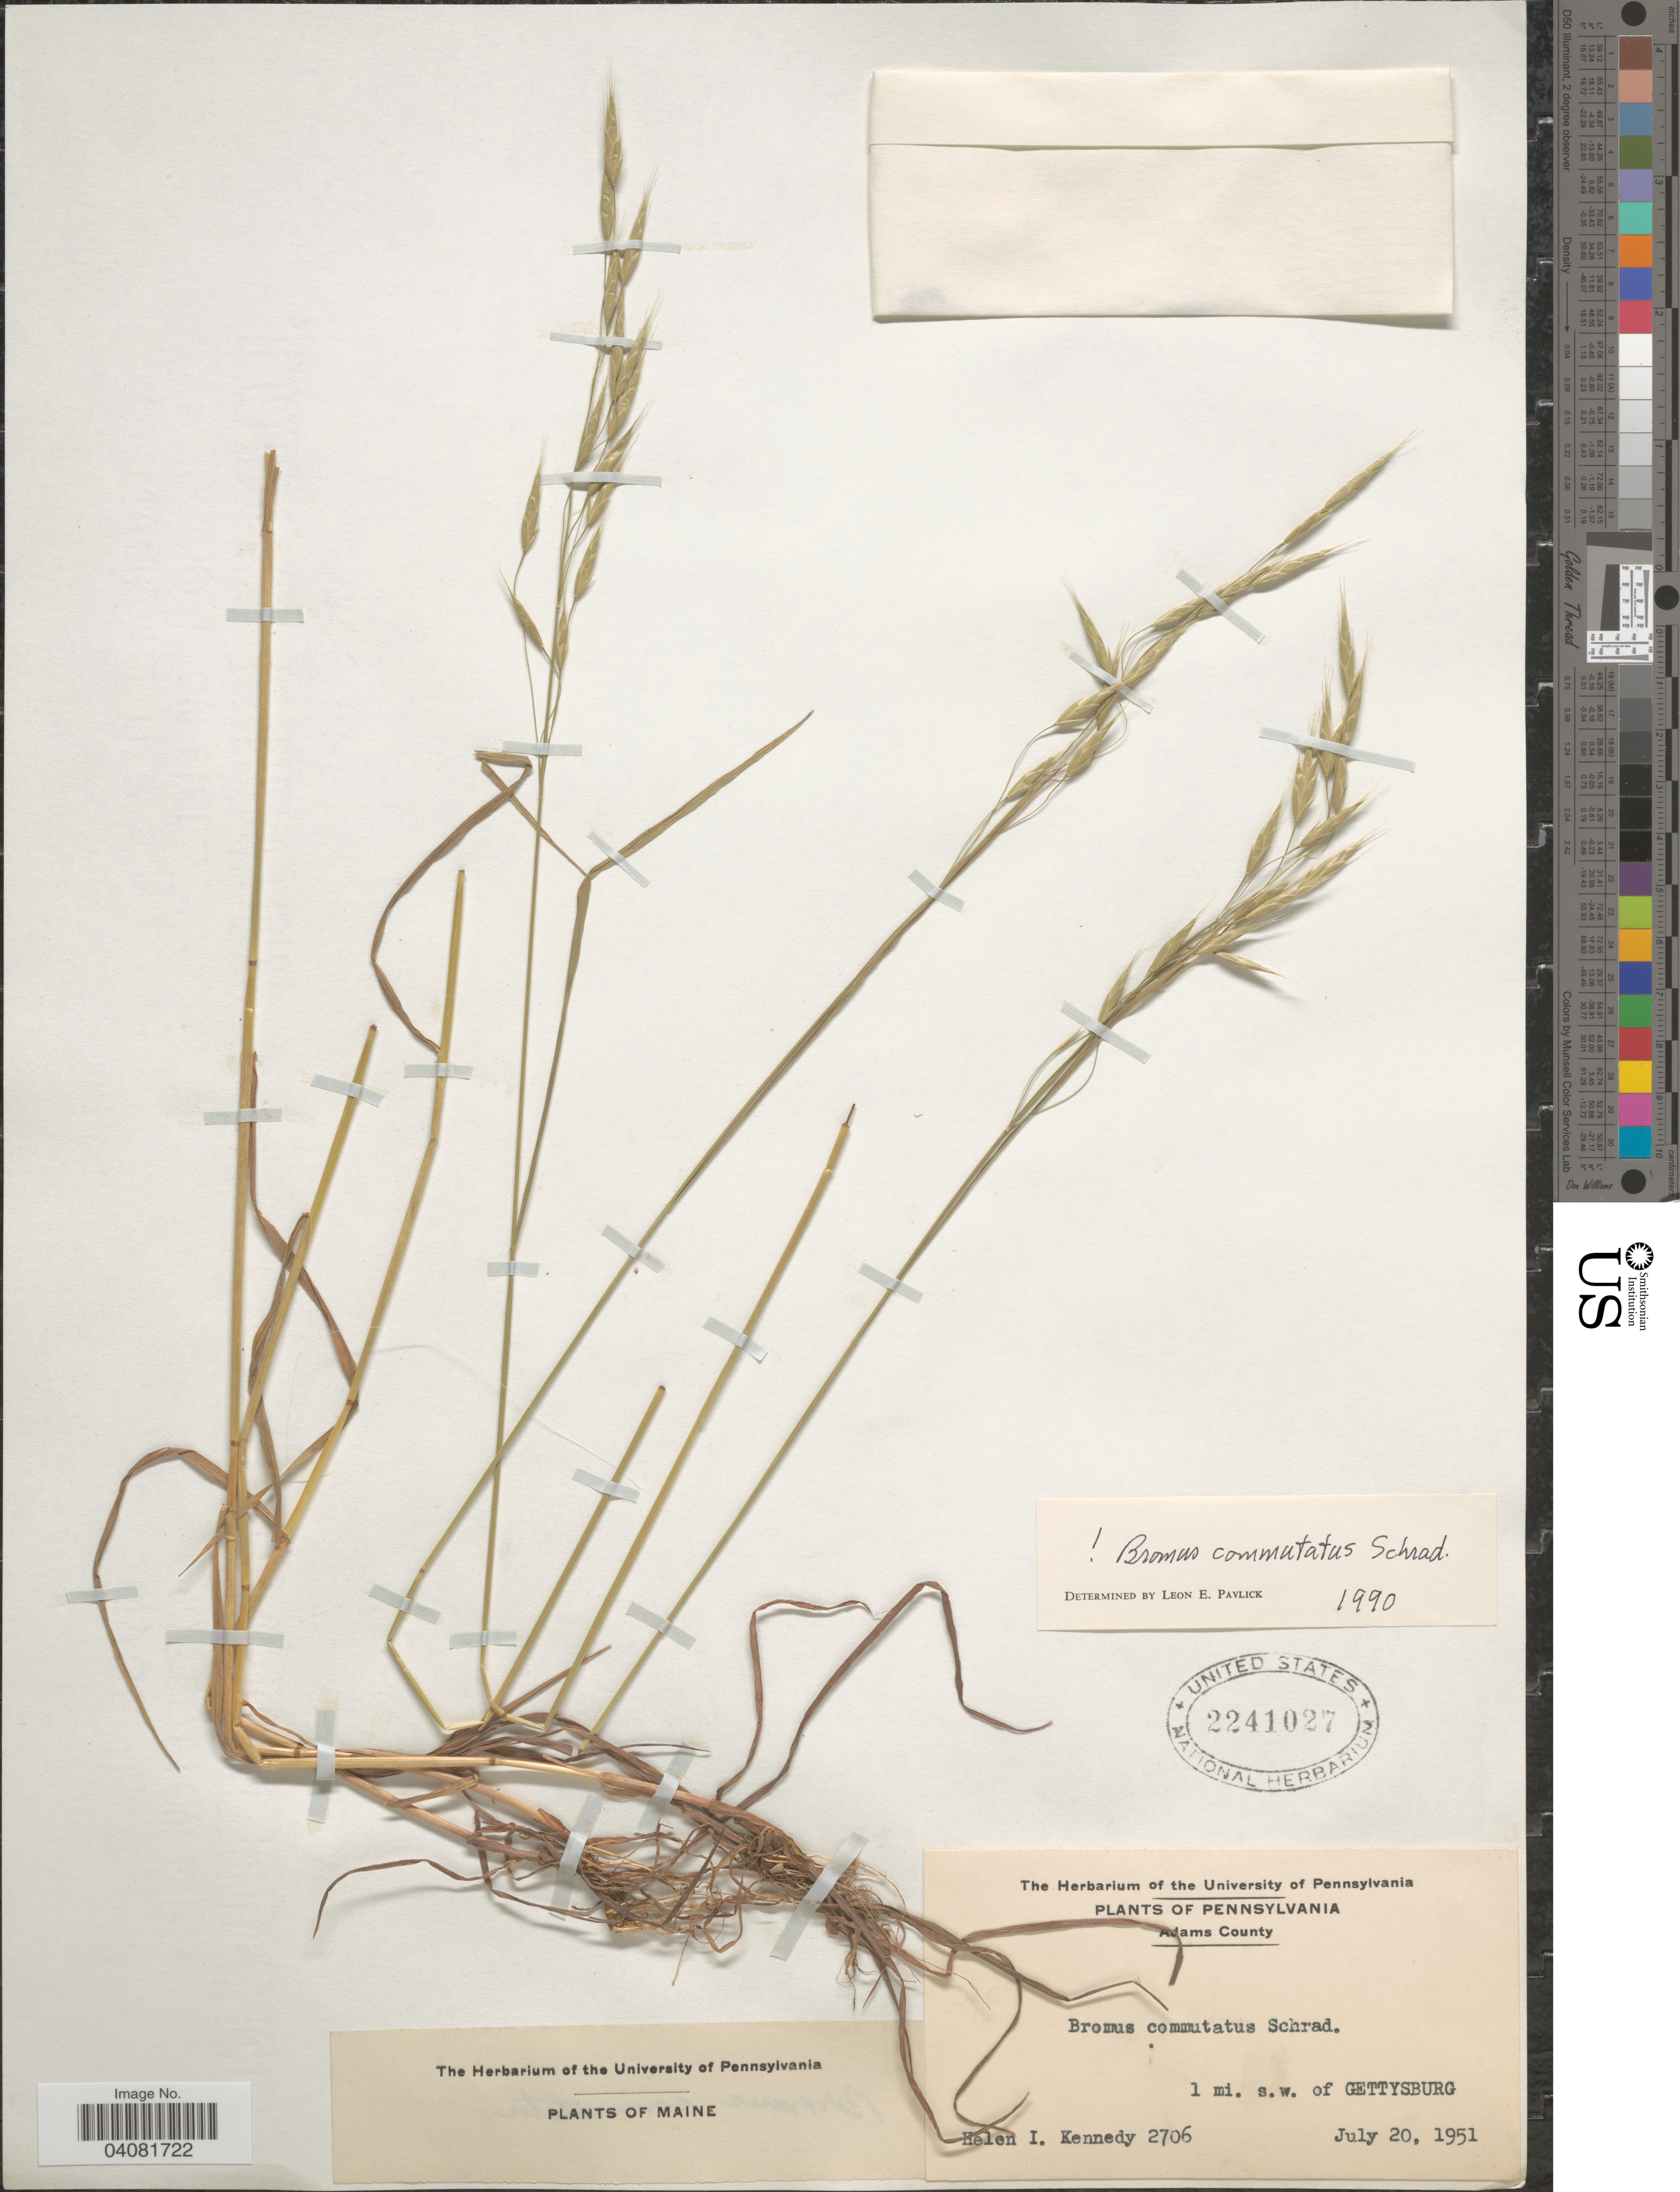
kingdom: Plantae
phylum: Tracheophyta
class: Liliopsida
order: Poales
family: Poaceae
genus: Bromus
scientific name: Bromus commutatus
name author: Schrad.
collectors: H. Kennedy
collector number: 2706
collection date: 1951-07-20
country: United States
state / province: Pennsylvania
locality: Adams County. 1 mi. s.w. of Gettysburg.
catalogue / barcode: US 2241027